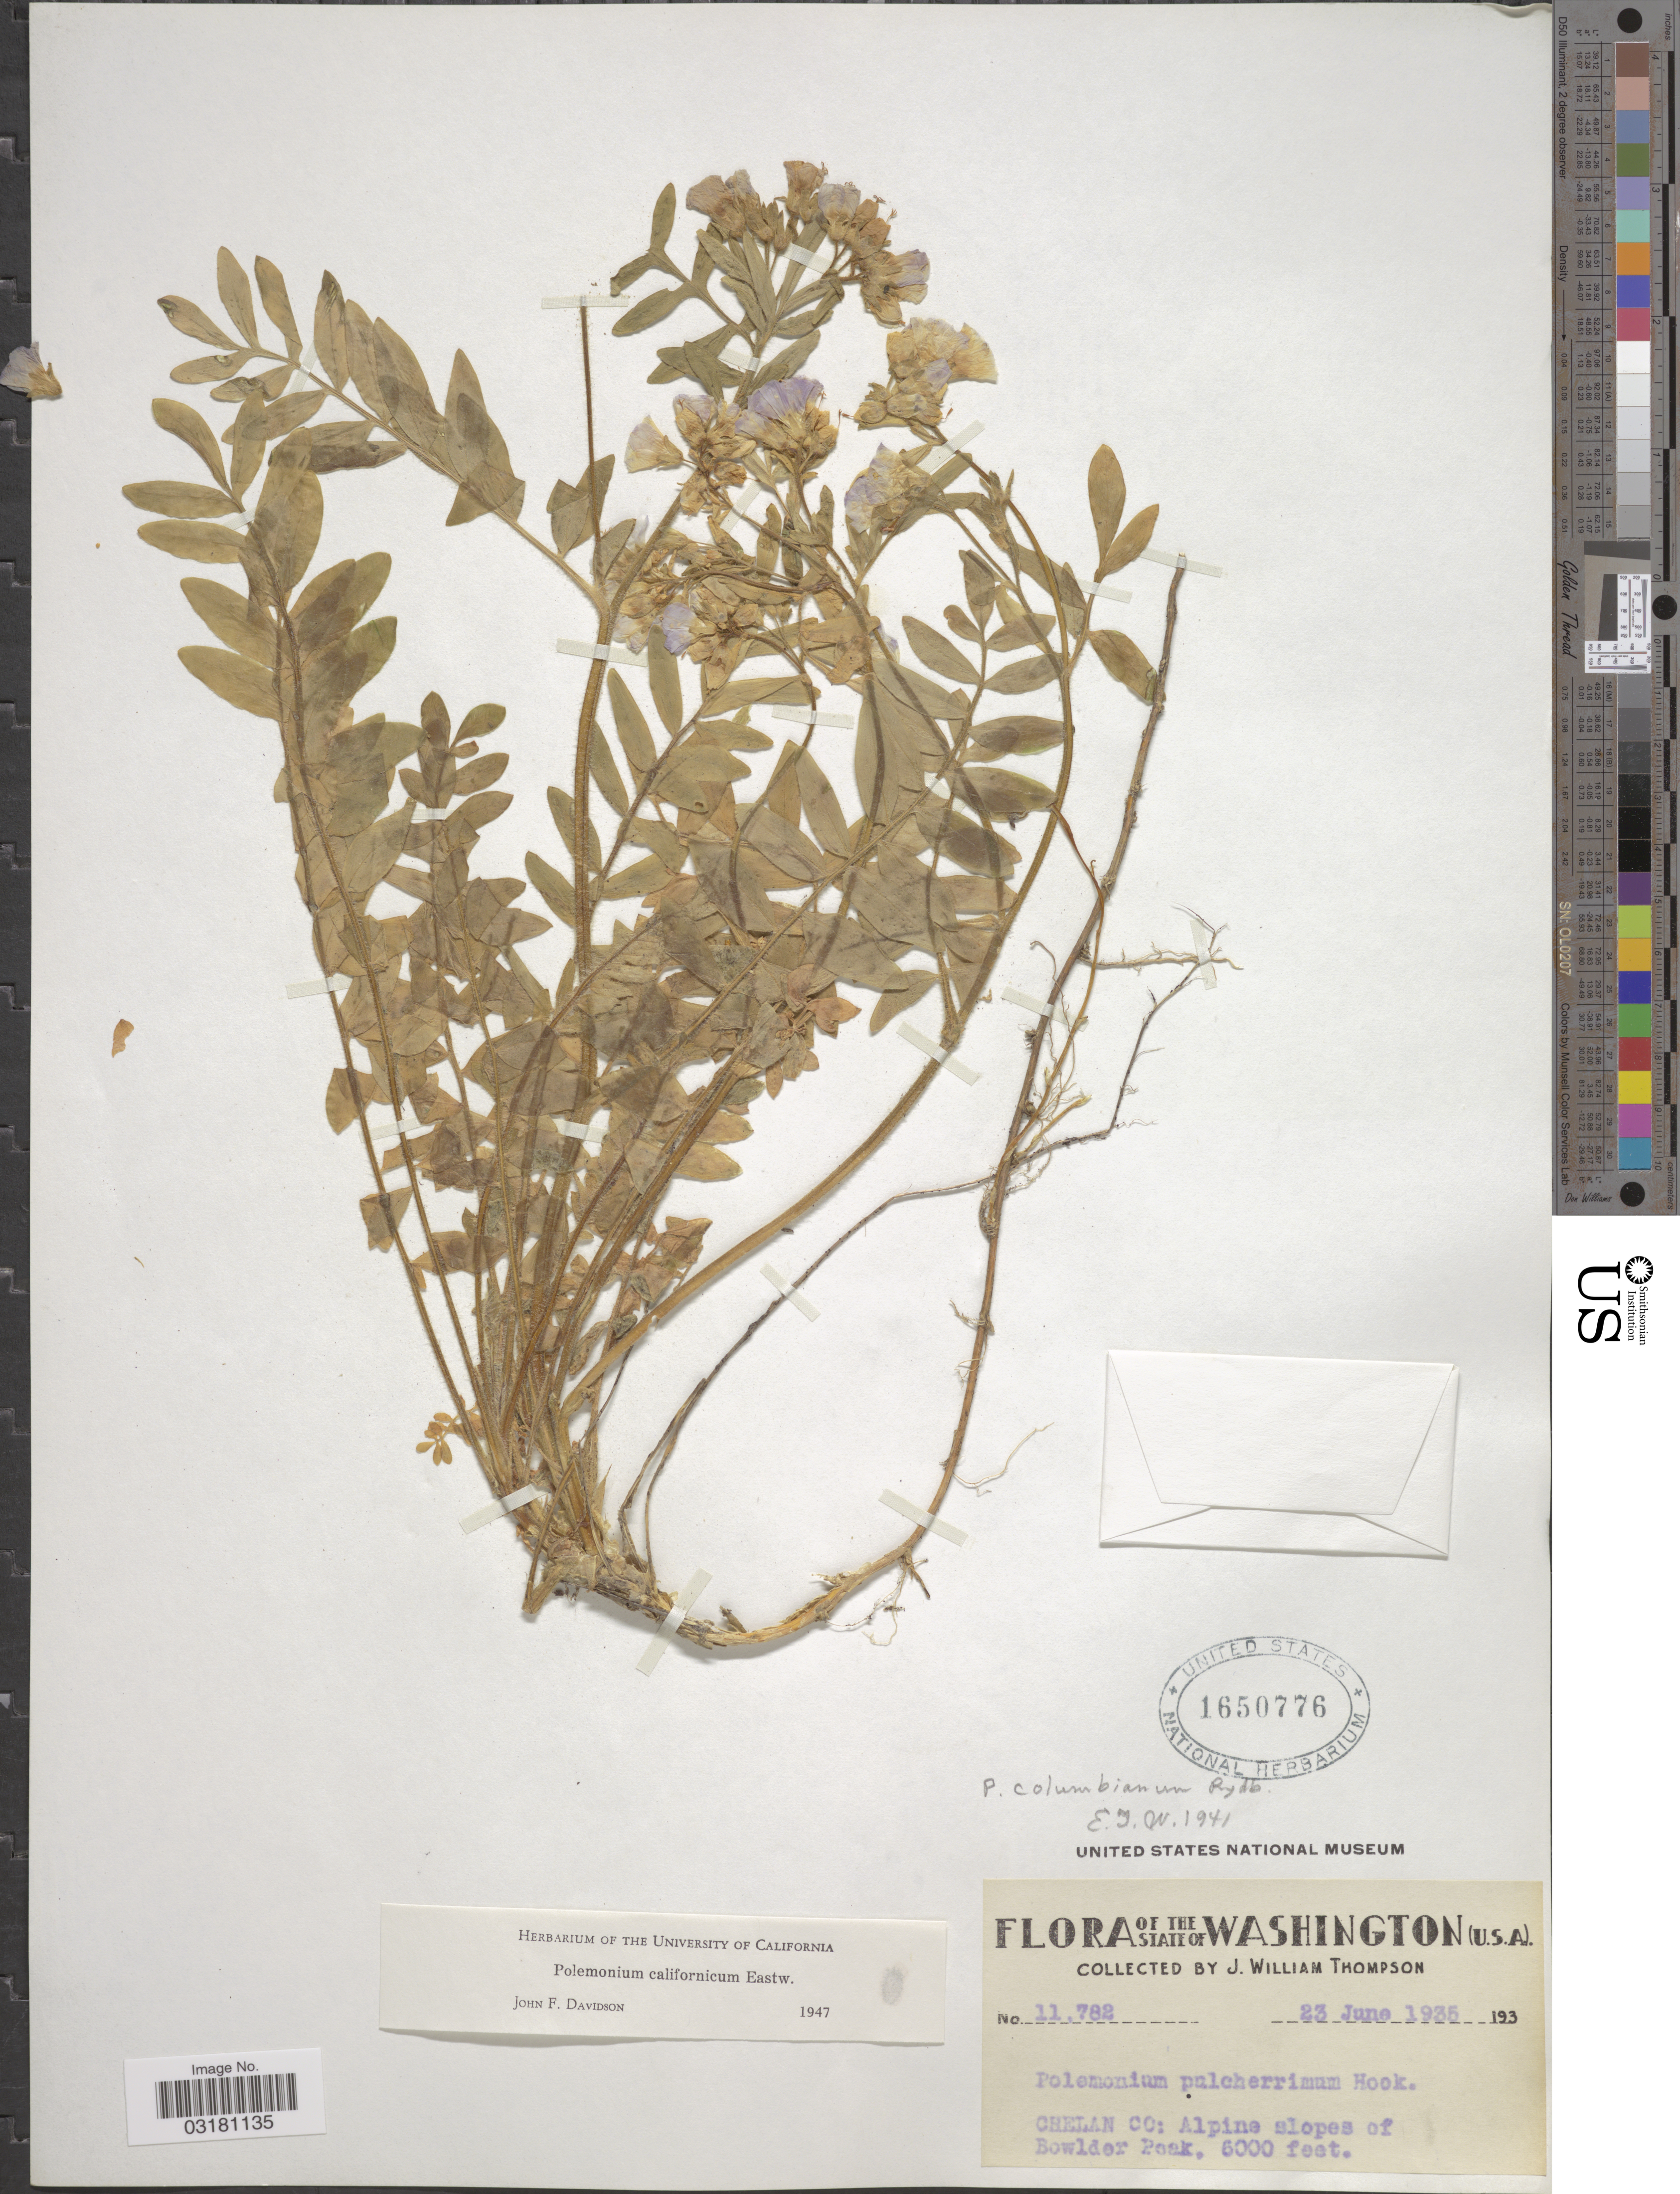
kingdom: Plantae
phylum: Tracheophyta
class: Magnoliopsida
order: Ericales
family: Polemoniaceae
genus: Polemonium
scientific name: Polemonium californicum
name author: Eastw.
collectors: J. W. Thompson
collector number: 11782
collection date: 1935-06-23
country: United States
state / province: Washington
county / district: Chelan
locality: Chelan Co: Alpine slopes of Bowlder Peak.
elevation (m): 1829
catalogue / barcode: US 1650776